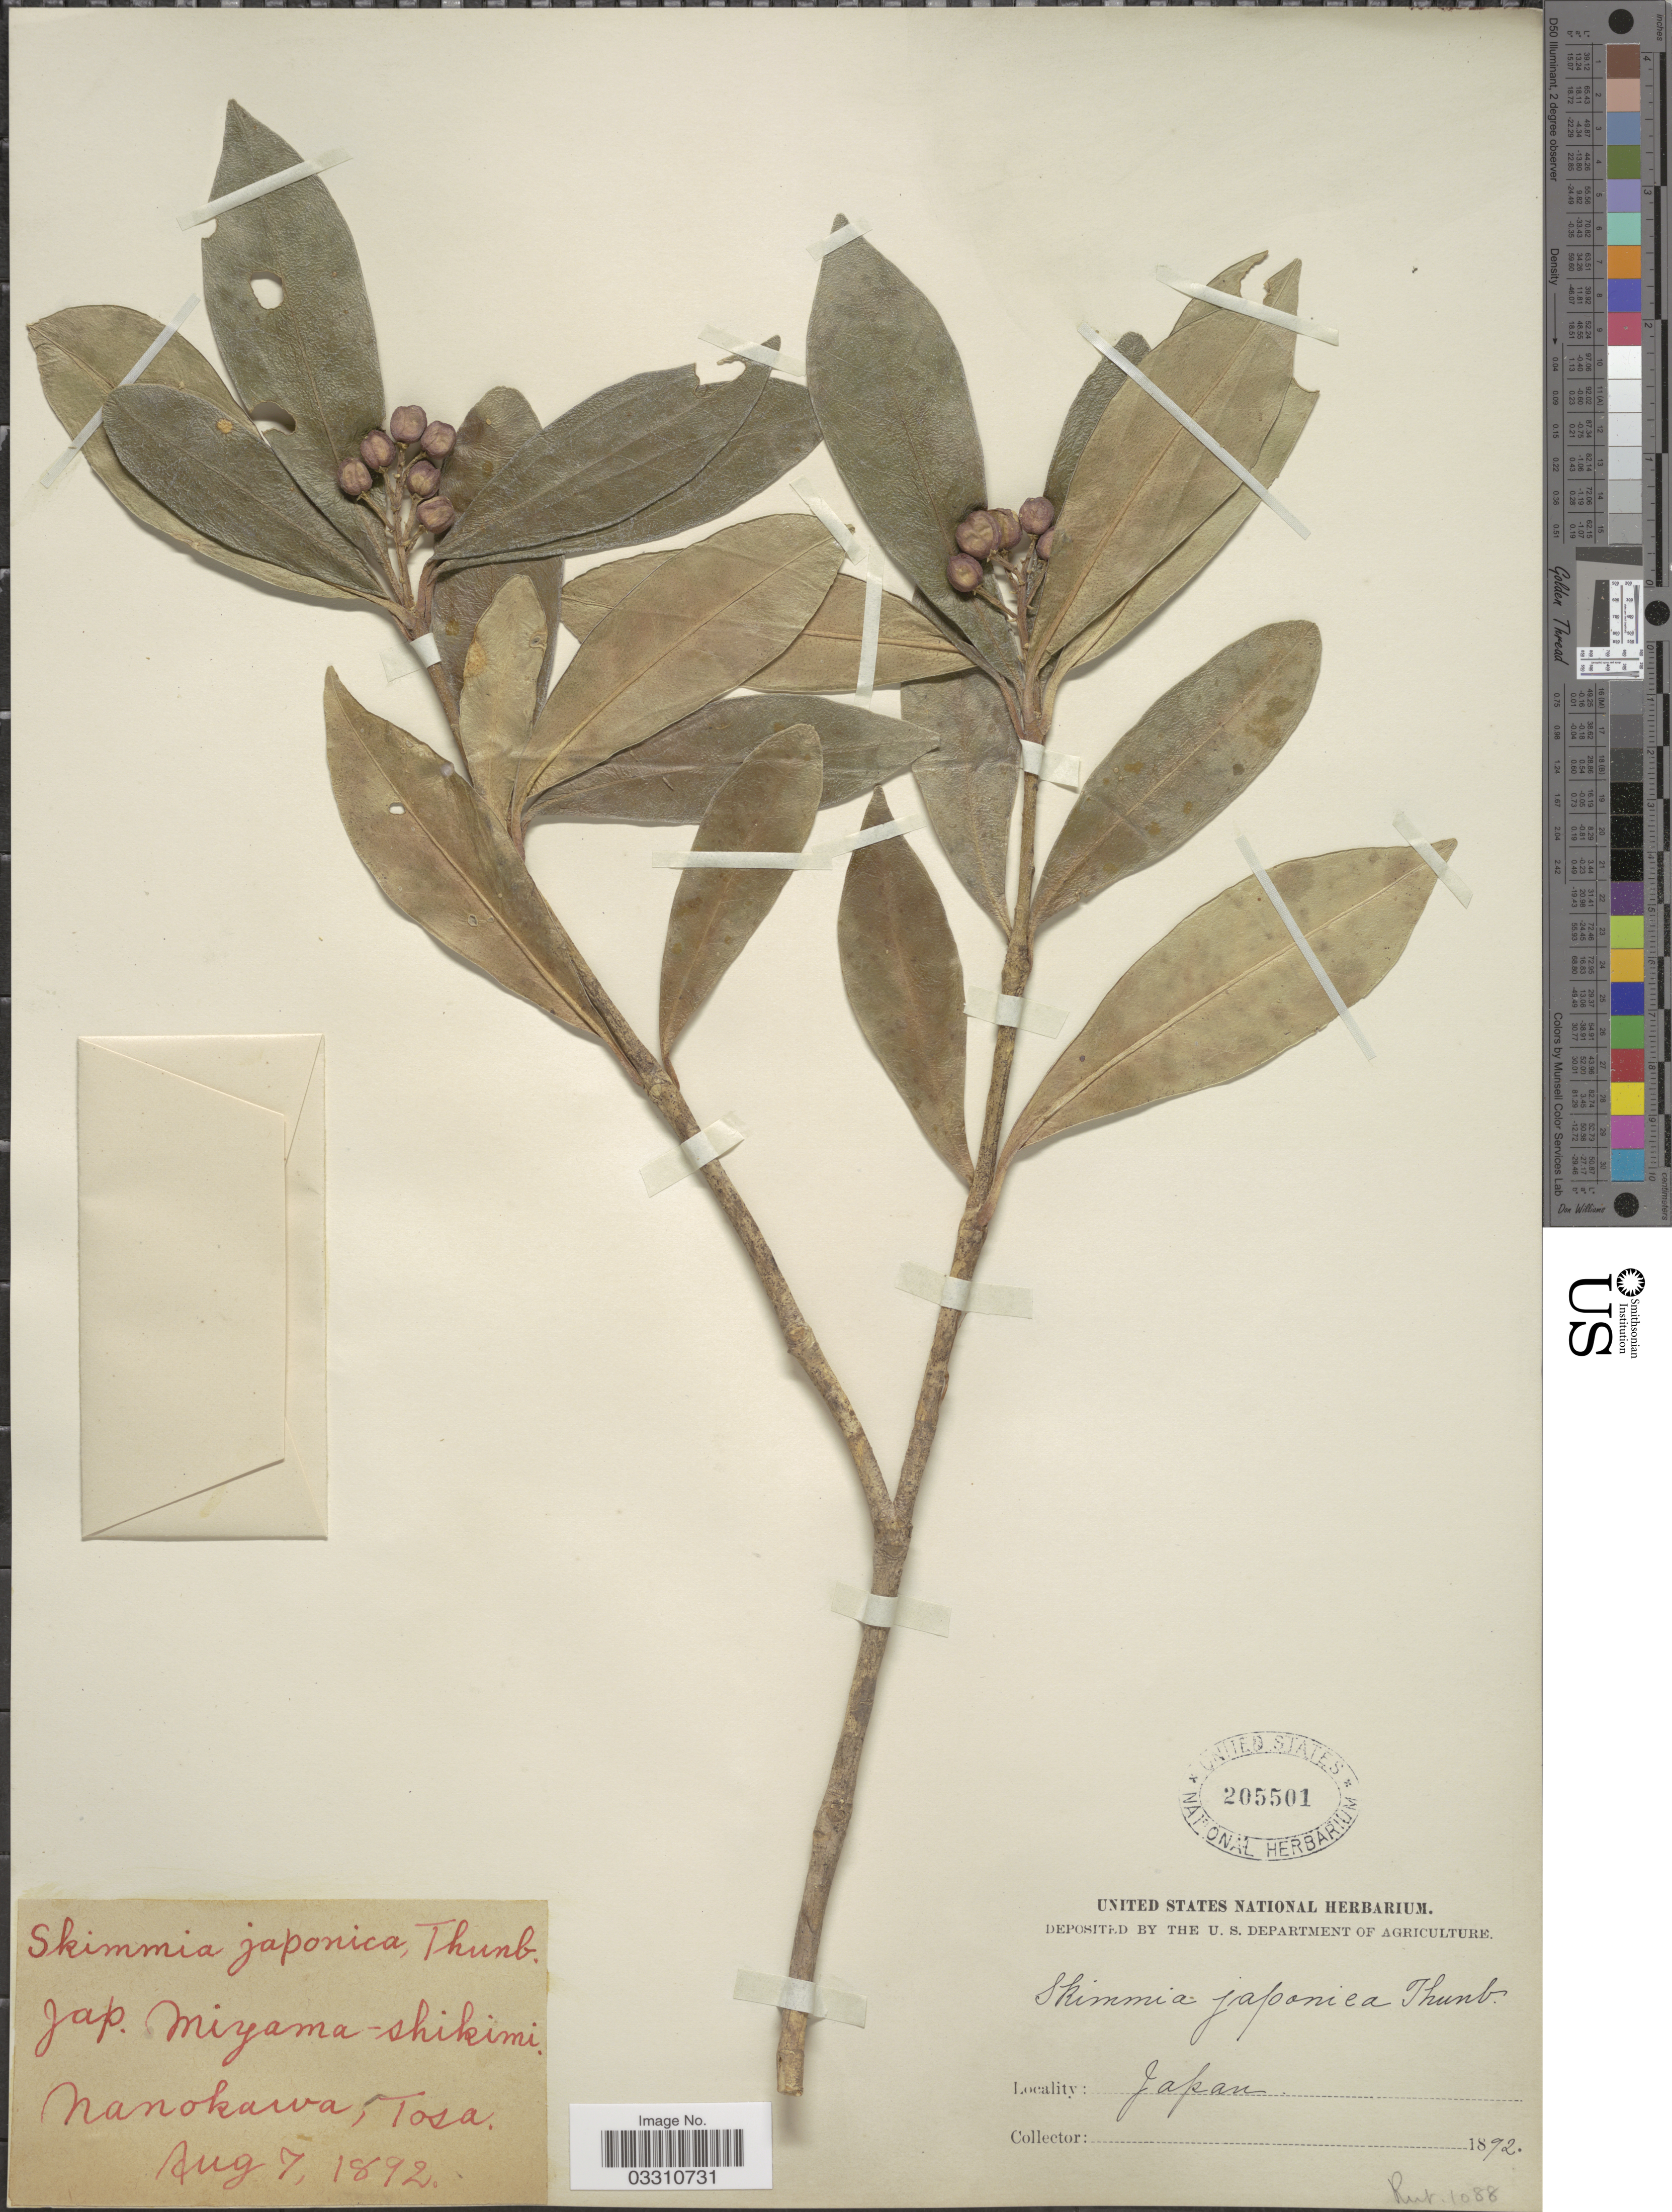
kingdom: Plantae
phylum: Tracheophyta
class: Magnoliopsida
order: Sapindales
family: Rutaceae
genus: Skimmia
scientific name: Skimmia japonica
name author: Thunb.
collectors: ex herb. United States National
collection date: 1892-08-07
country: Japan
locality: Nanokawa, Tosa.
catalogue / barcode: US 205501